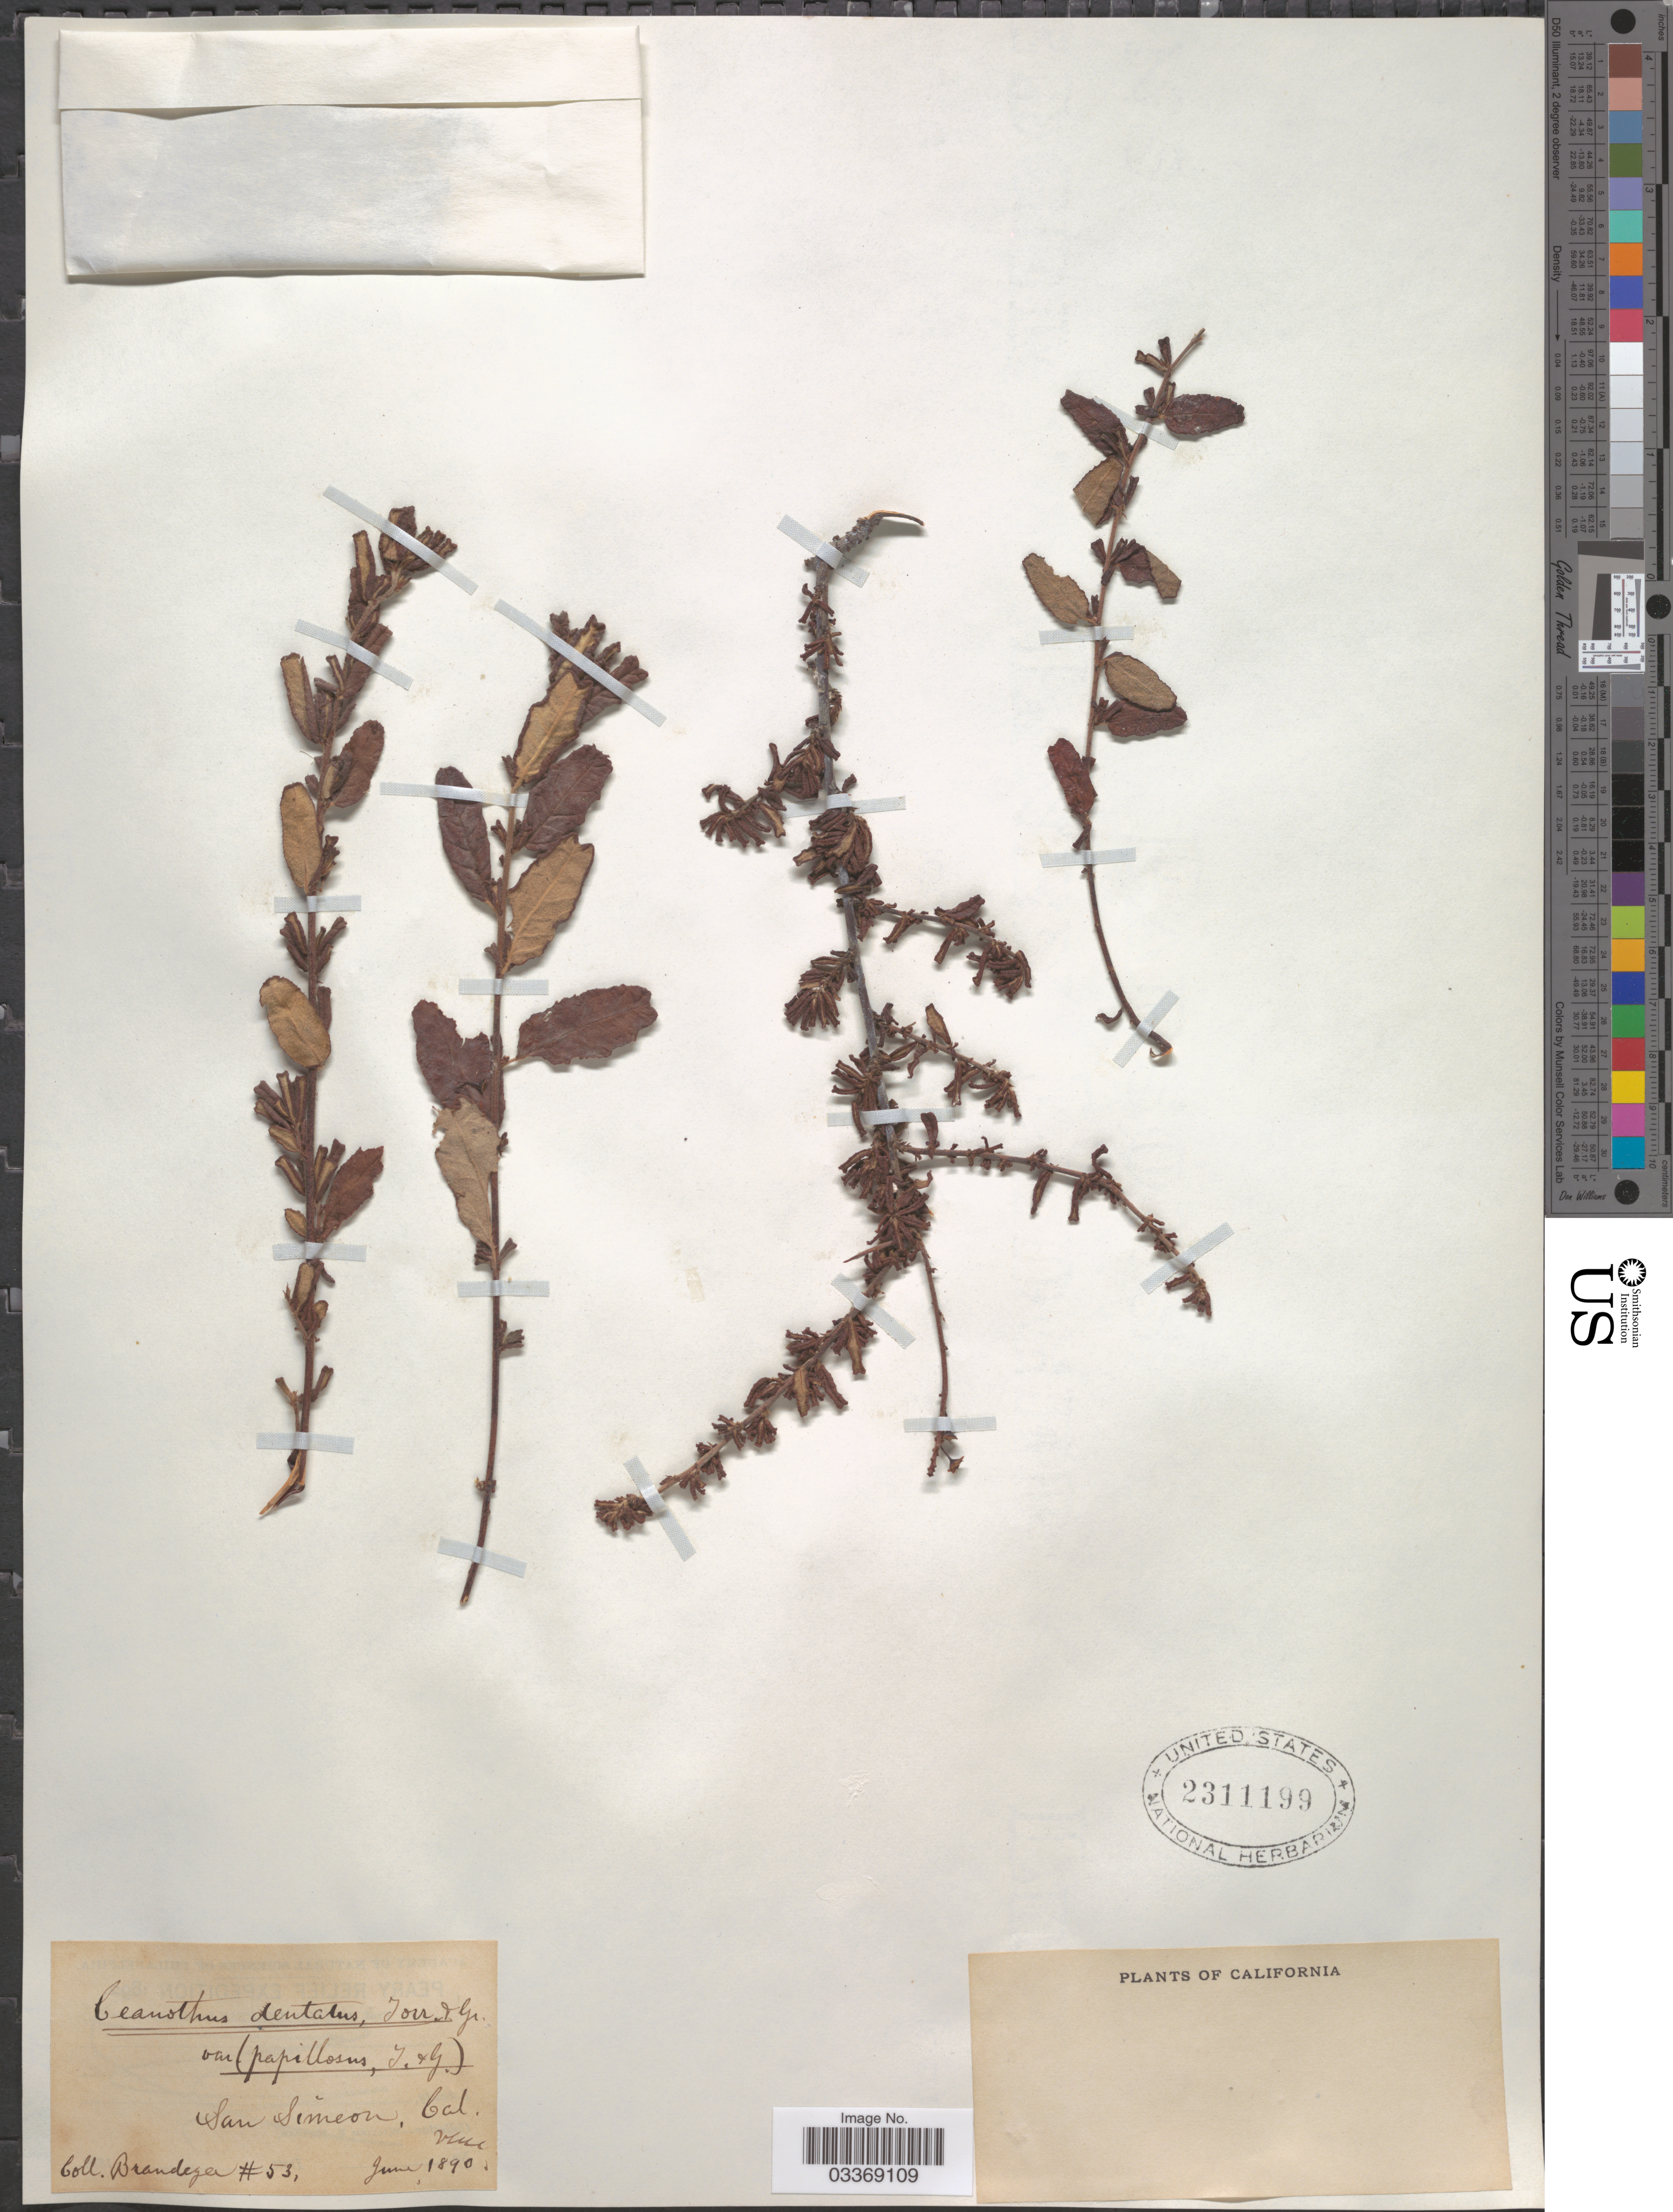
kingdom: Plantae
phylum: Tracheophyta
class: Magnoliopsida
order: Rosales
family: Rhamnaceae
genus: Ceanothus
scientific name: Ceanothus dentatus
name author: Torr. & A. Gray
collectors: -- Brandegee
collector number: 53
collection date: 1890-06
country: United States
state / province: California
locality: San Simeon.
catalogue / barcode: US 2311199